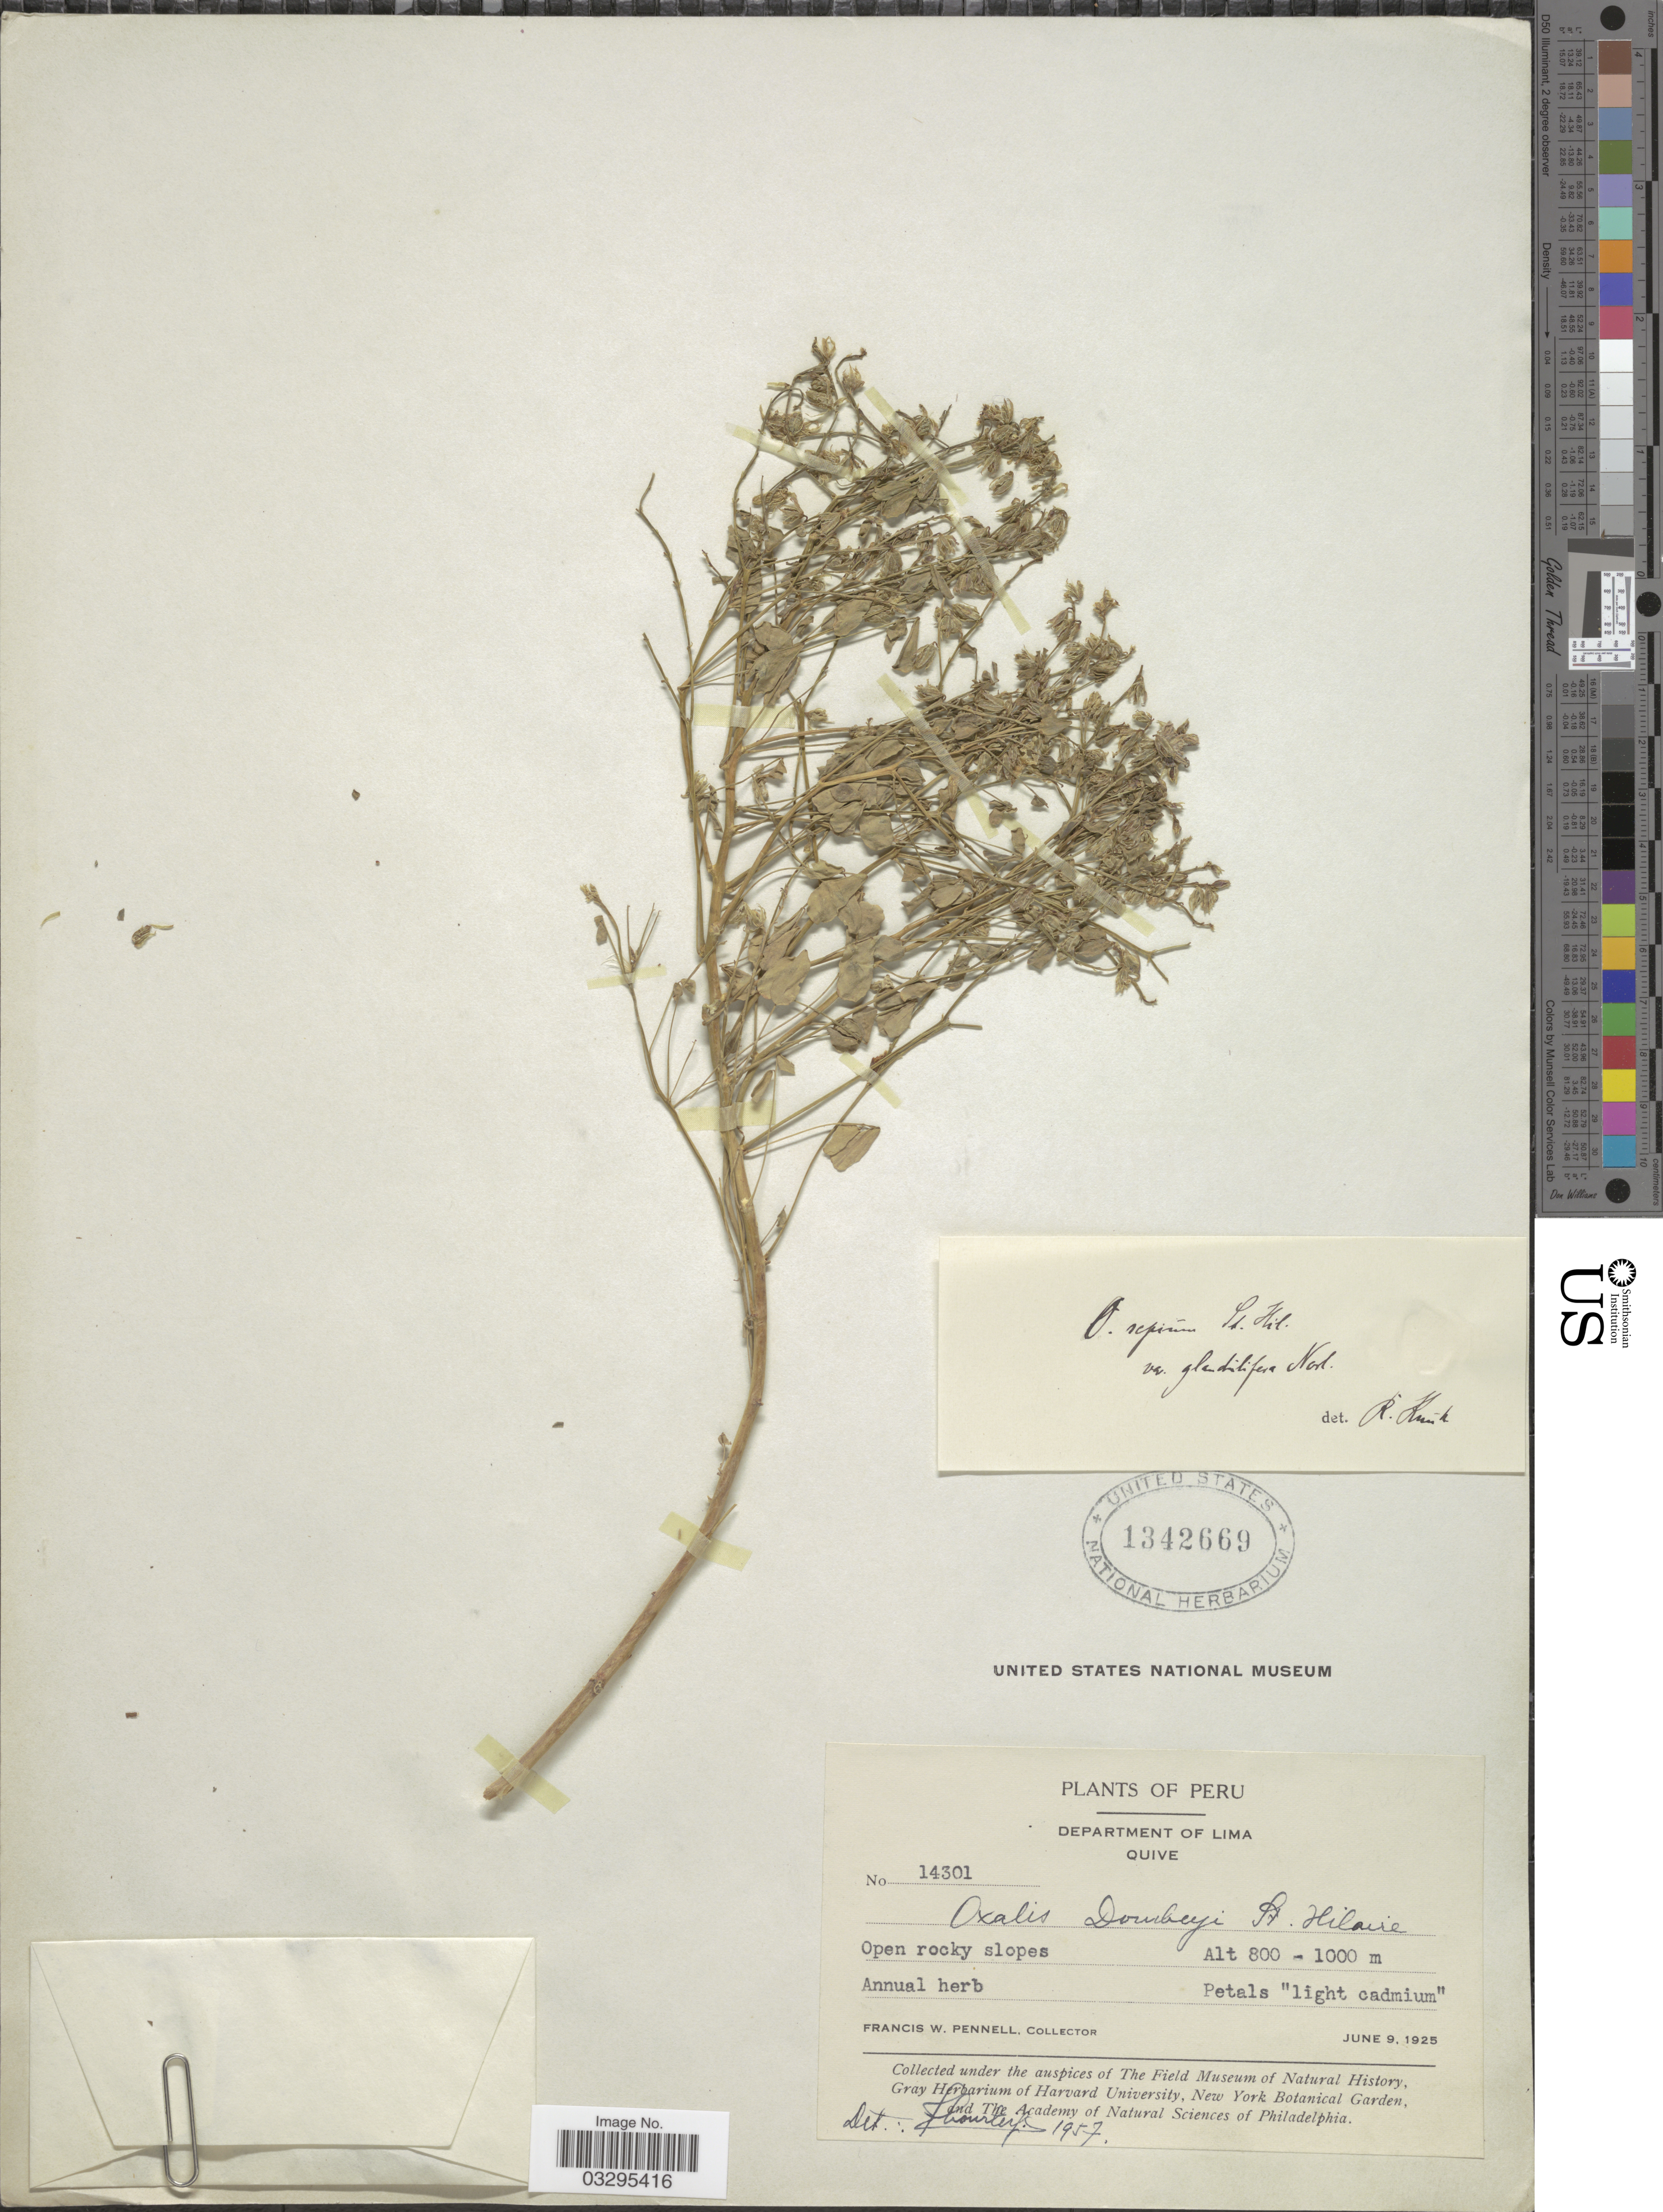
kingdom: Plantae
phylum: Tracheophyta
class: Magnoliopsida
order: Oxalidales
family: Oxalidaceae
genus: Oxalis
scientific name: Oxalis dombeyi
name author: A. St.-Hil.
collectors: F. W. Pennell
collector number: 14301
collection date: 1925-06-09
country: Peru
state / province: Lima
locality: Department of Lima .Quive.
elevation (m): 800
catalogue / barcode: US 1342669